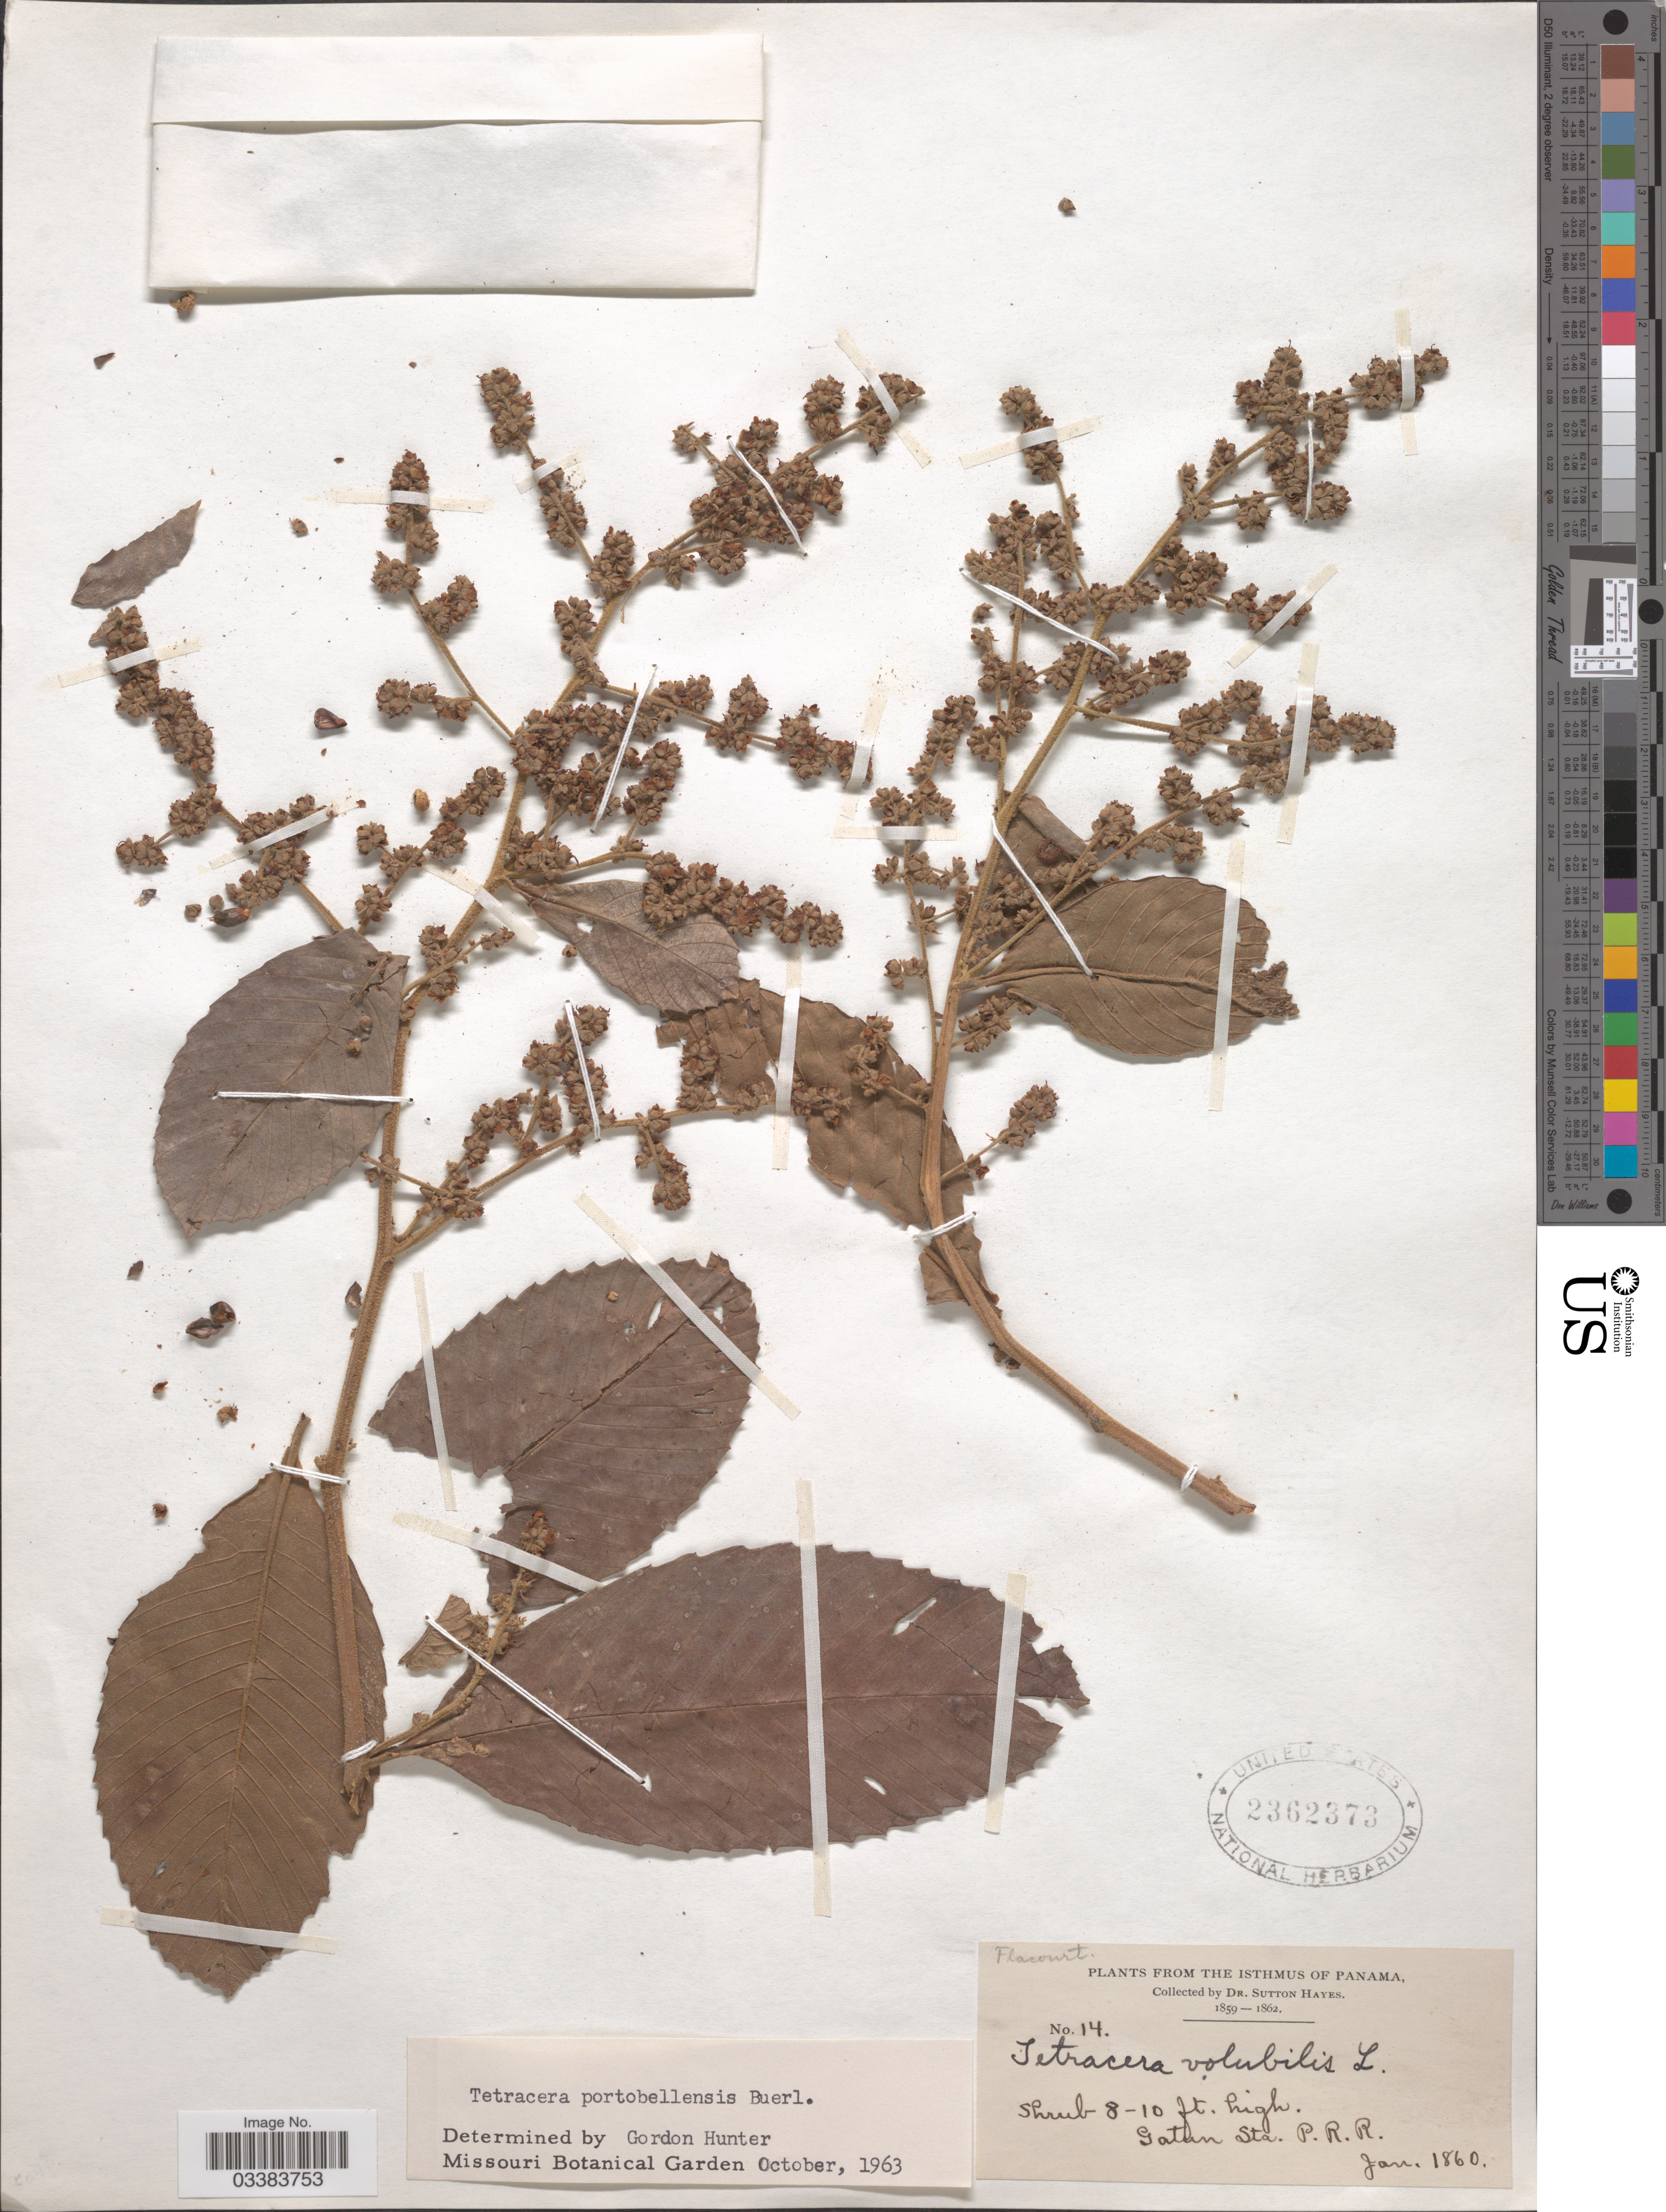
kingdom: Plantae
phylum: Tracheophyta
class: Magnoliopsida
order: Dilleniales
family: Dilleniaceae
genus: Tetracera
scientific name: Tetracera portobellensis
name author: Beurl.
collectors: S. Hayes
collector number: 14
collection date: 1860-01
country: Panama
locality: The isthmus of Panama. Gatun Sta. P.R.R.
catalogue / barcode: US 2362373